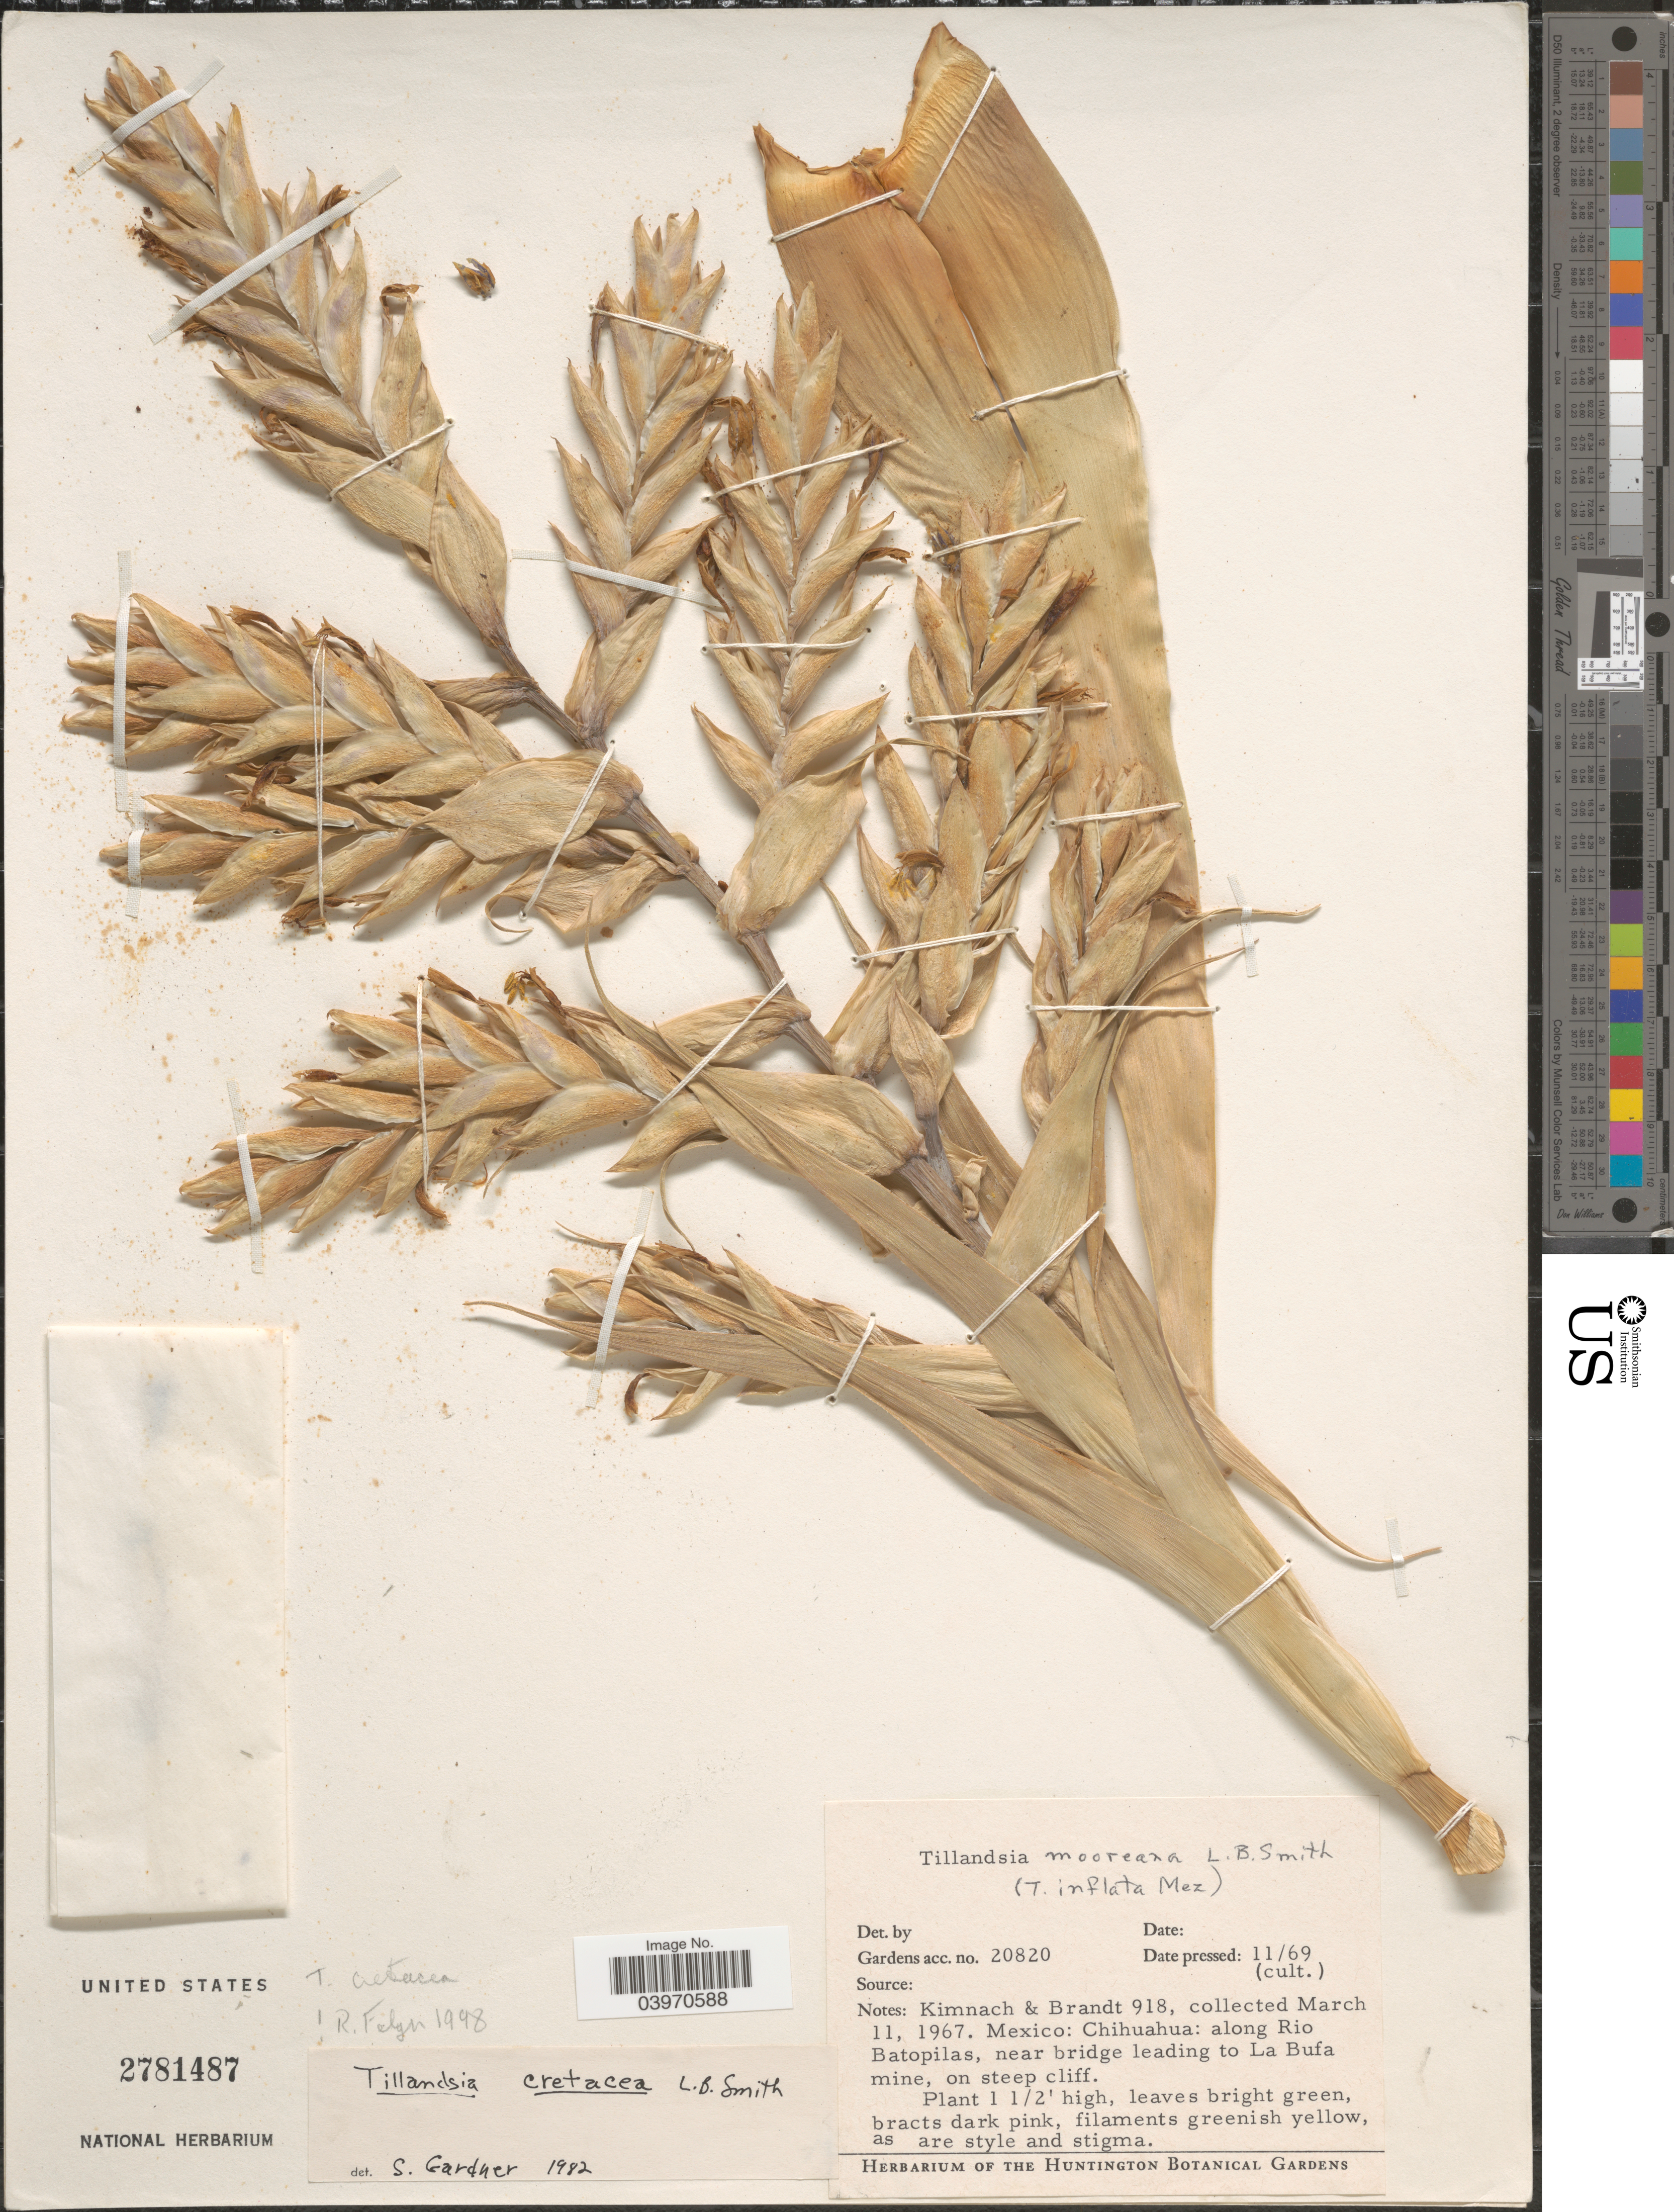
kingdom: Plantae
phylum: Tracheophyta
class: Liliopsida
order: Poales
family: Bromeliaceae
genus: Tillandsia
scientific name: Tillandsia cretacea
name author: L.B. Sm.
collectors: -. Kimnach & -. Brandt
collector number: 918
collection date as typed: Transcribed d/m/y: /11/69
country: United States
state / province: California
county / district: Los Angeles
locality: The Huntington Botanical Gardens.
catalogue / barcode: US 2781487